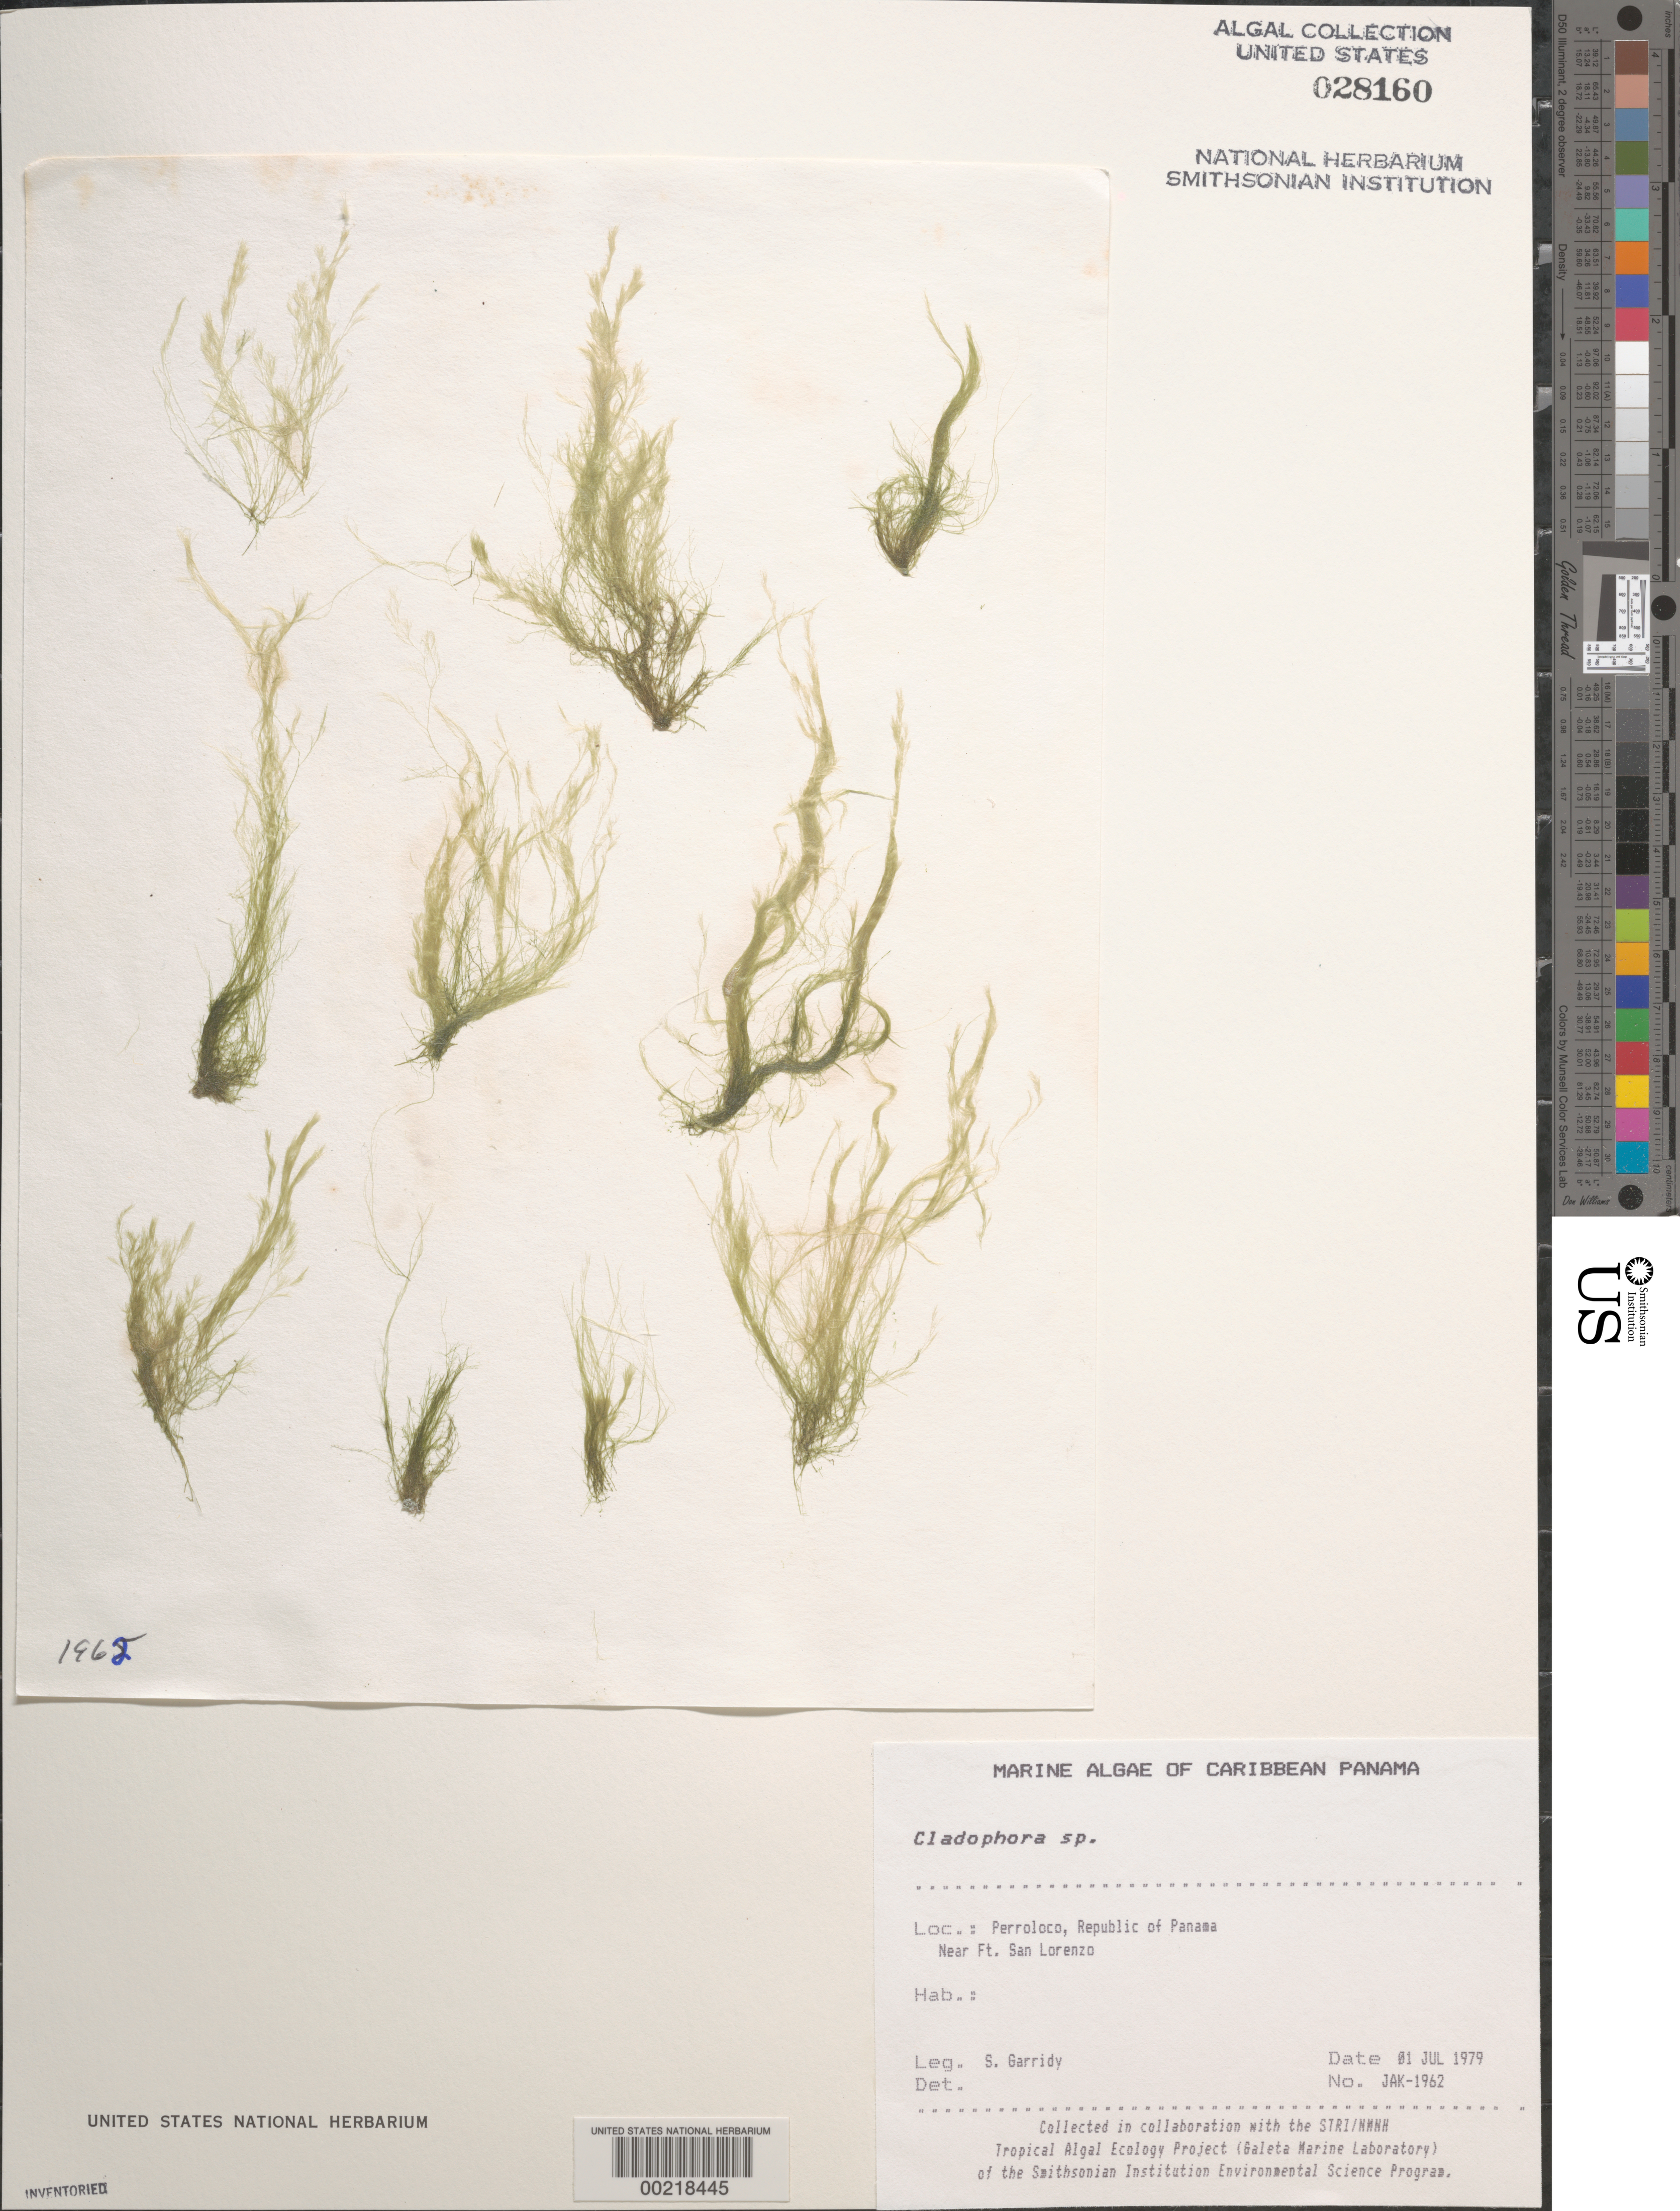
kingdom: Plantae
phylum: Chlorophyta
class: Ulvophyceae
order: Cladophorales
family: Cladophoraceae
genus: Cladophora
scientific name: Cladophora sp.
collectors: S. Garridy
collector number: JAK-1962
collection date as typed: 01 Jul 1979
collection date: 1979-07-01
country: Panama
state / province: Colón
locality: Perroloco, near Fort San Lorenzo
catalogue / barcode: US 28160